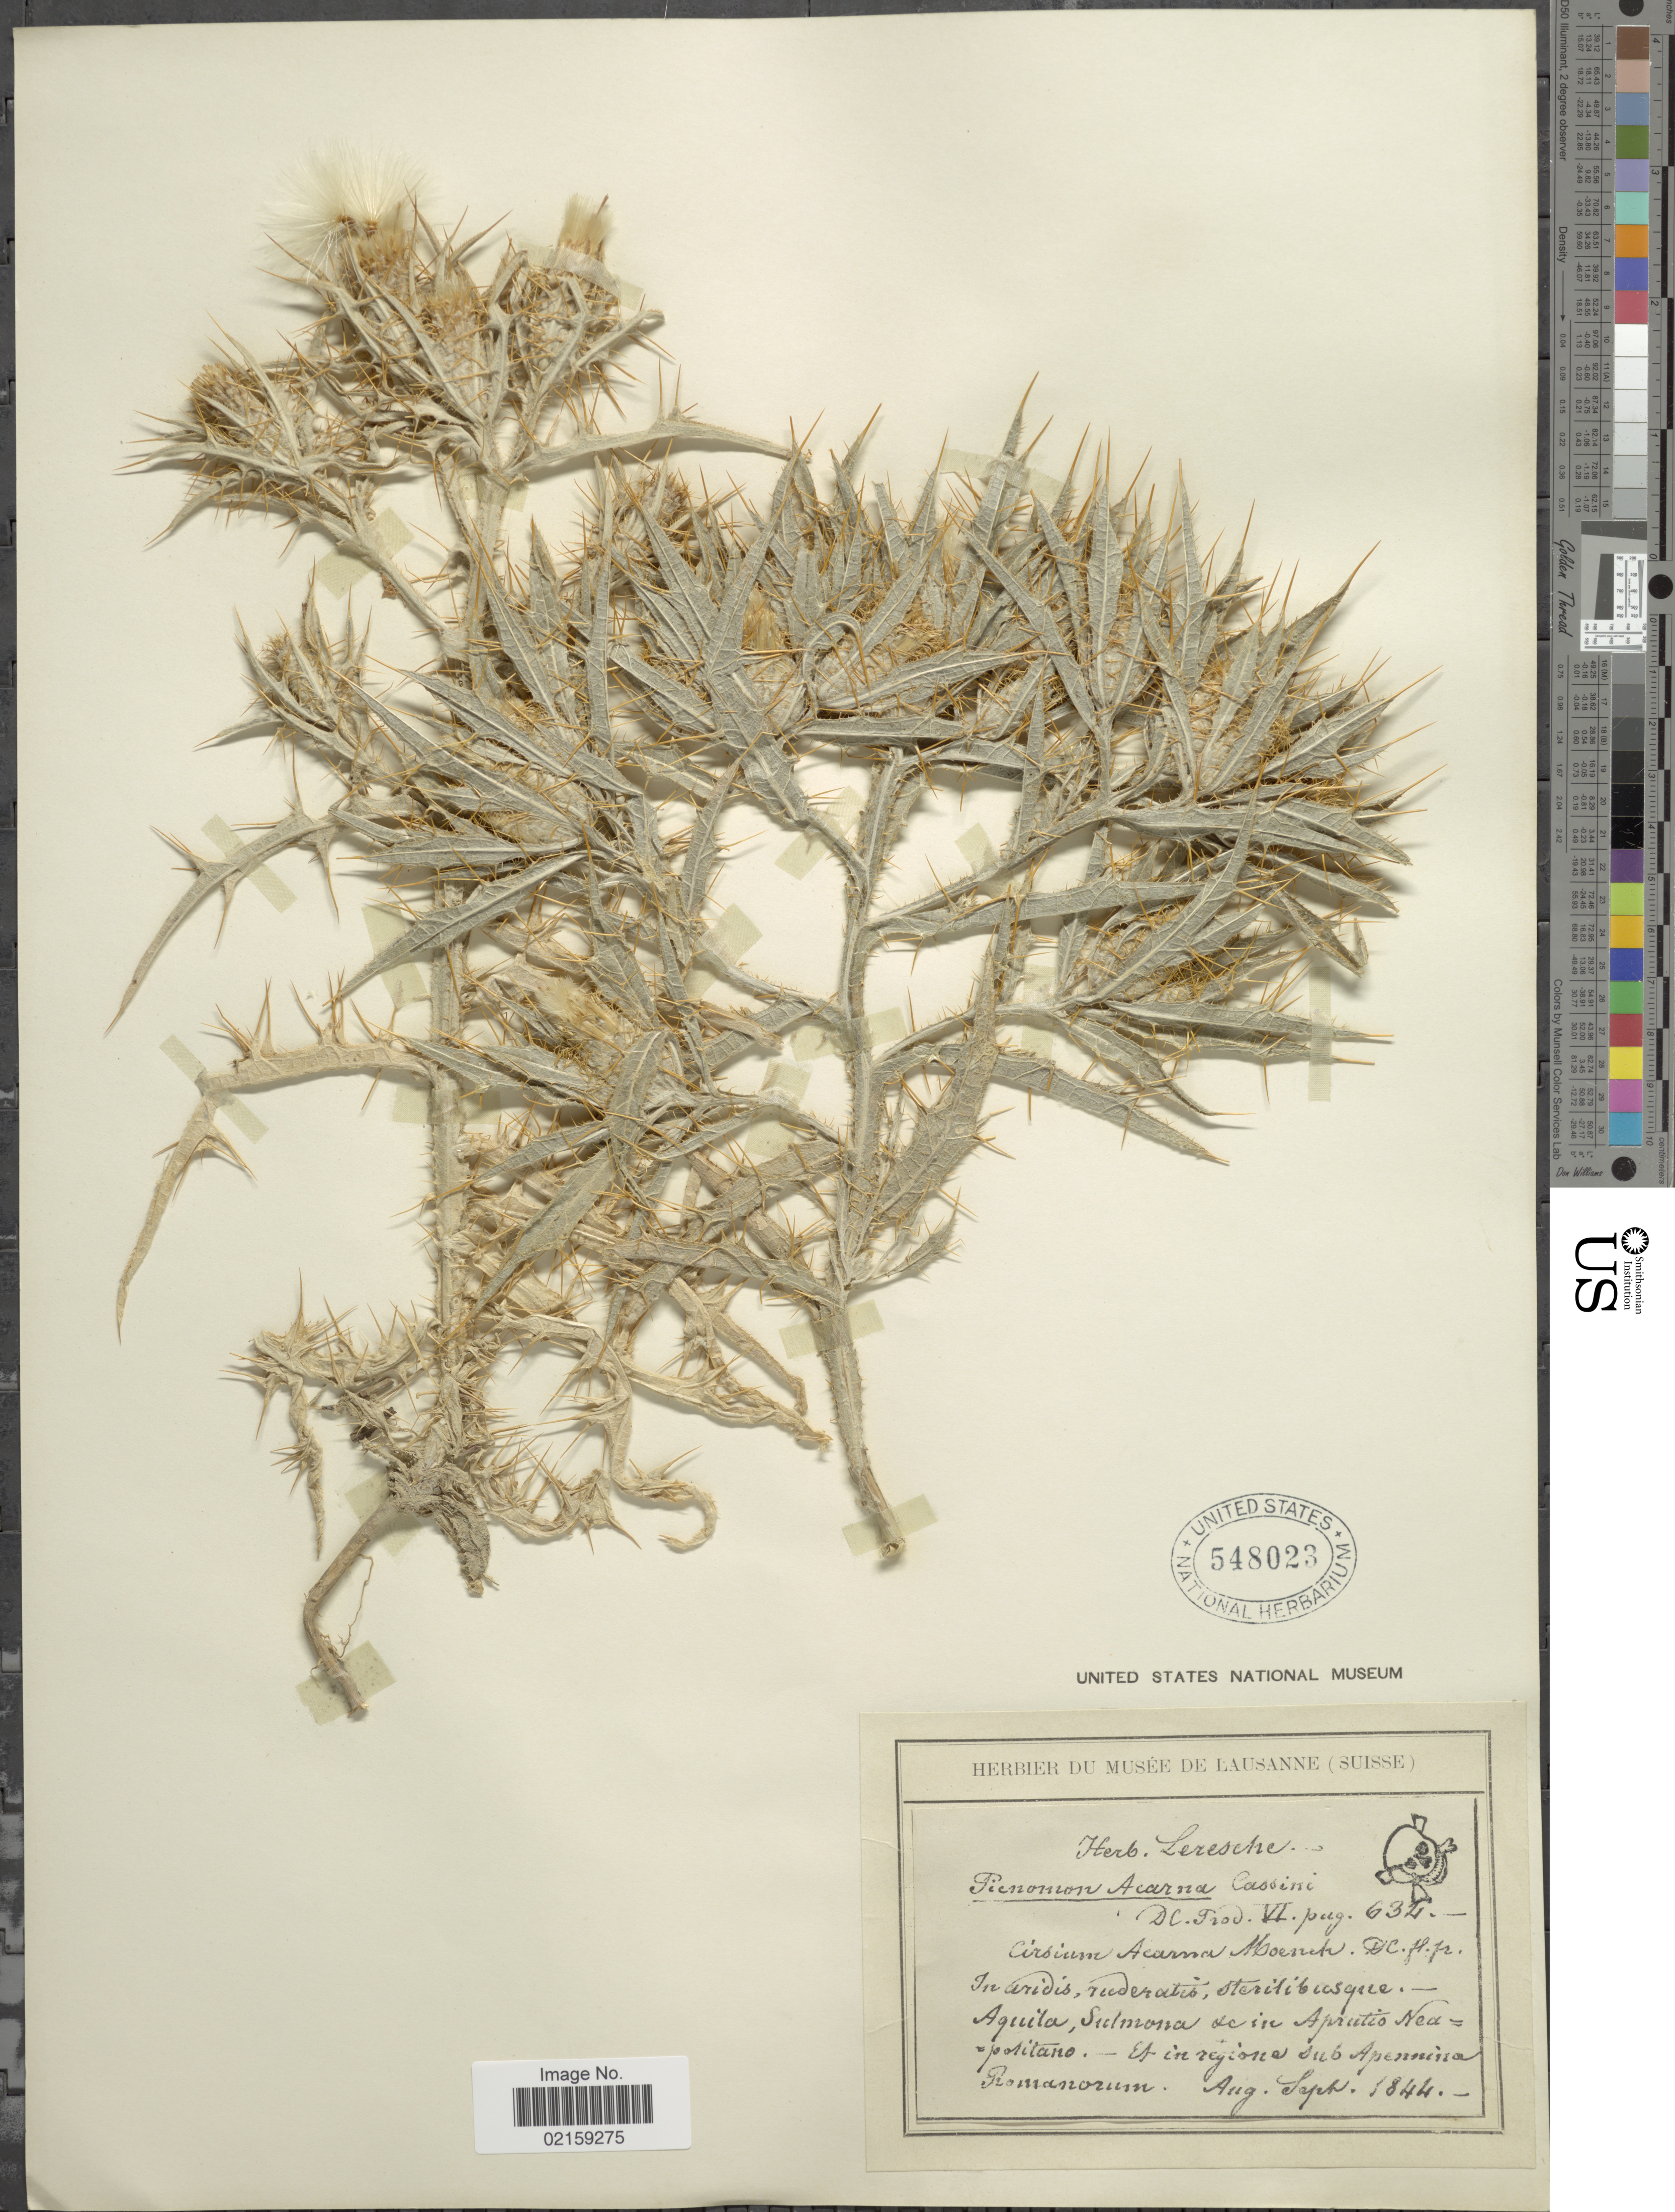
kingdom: Plantae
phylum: Tracheophyta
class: Magnoliopsida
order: Asterales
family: Asteraceae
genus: Cirsium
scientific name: Cirsium sp.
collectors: ex herb. Leresche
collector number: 634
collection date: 1844-08/1844-09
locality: Aguila, Sulmona de in Apratio Neaporitano.- Et in regione sub Apennina Romanorum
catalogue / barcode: US 548023